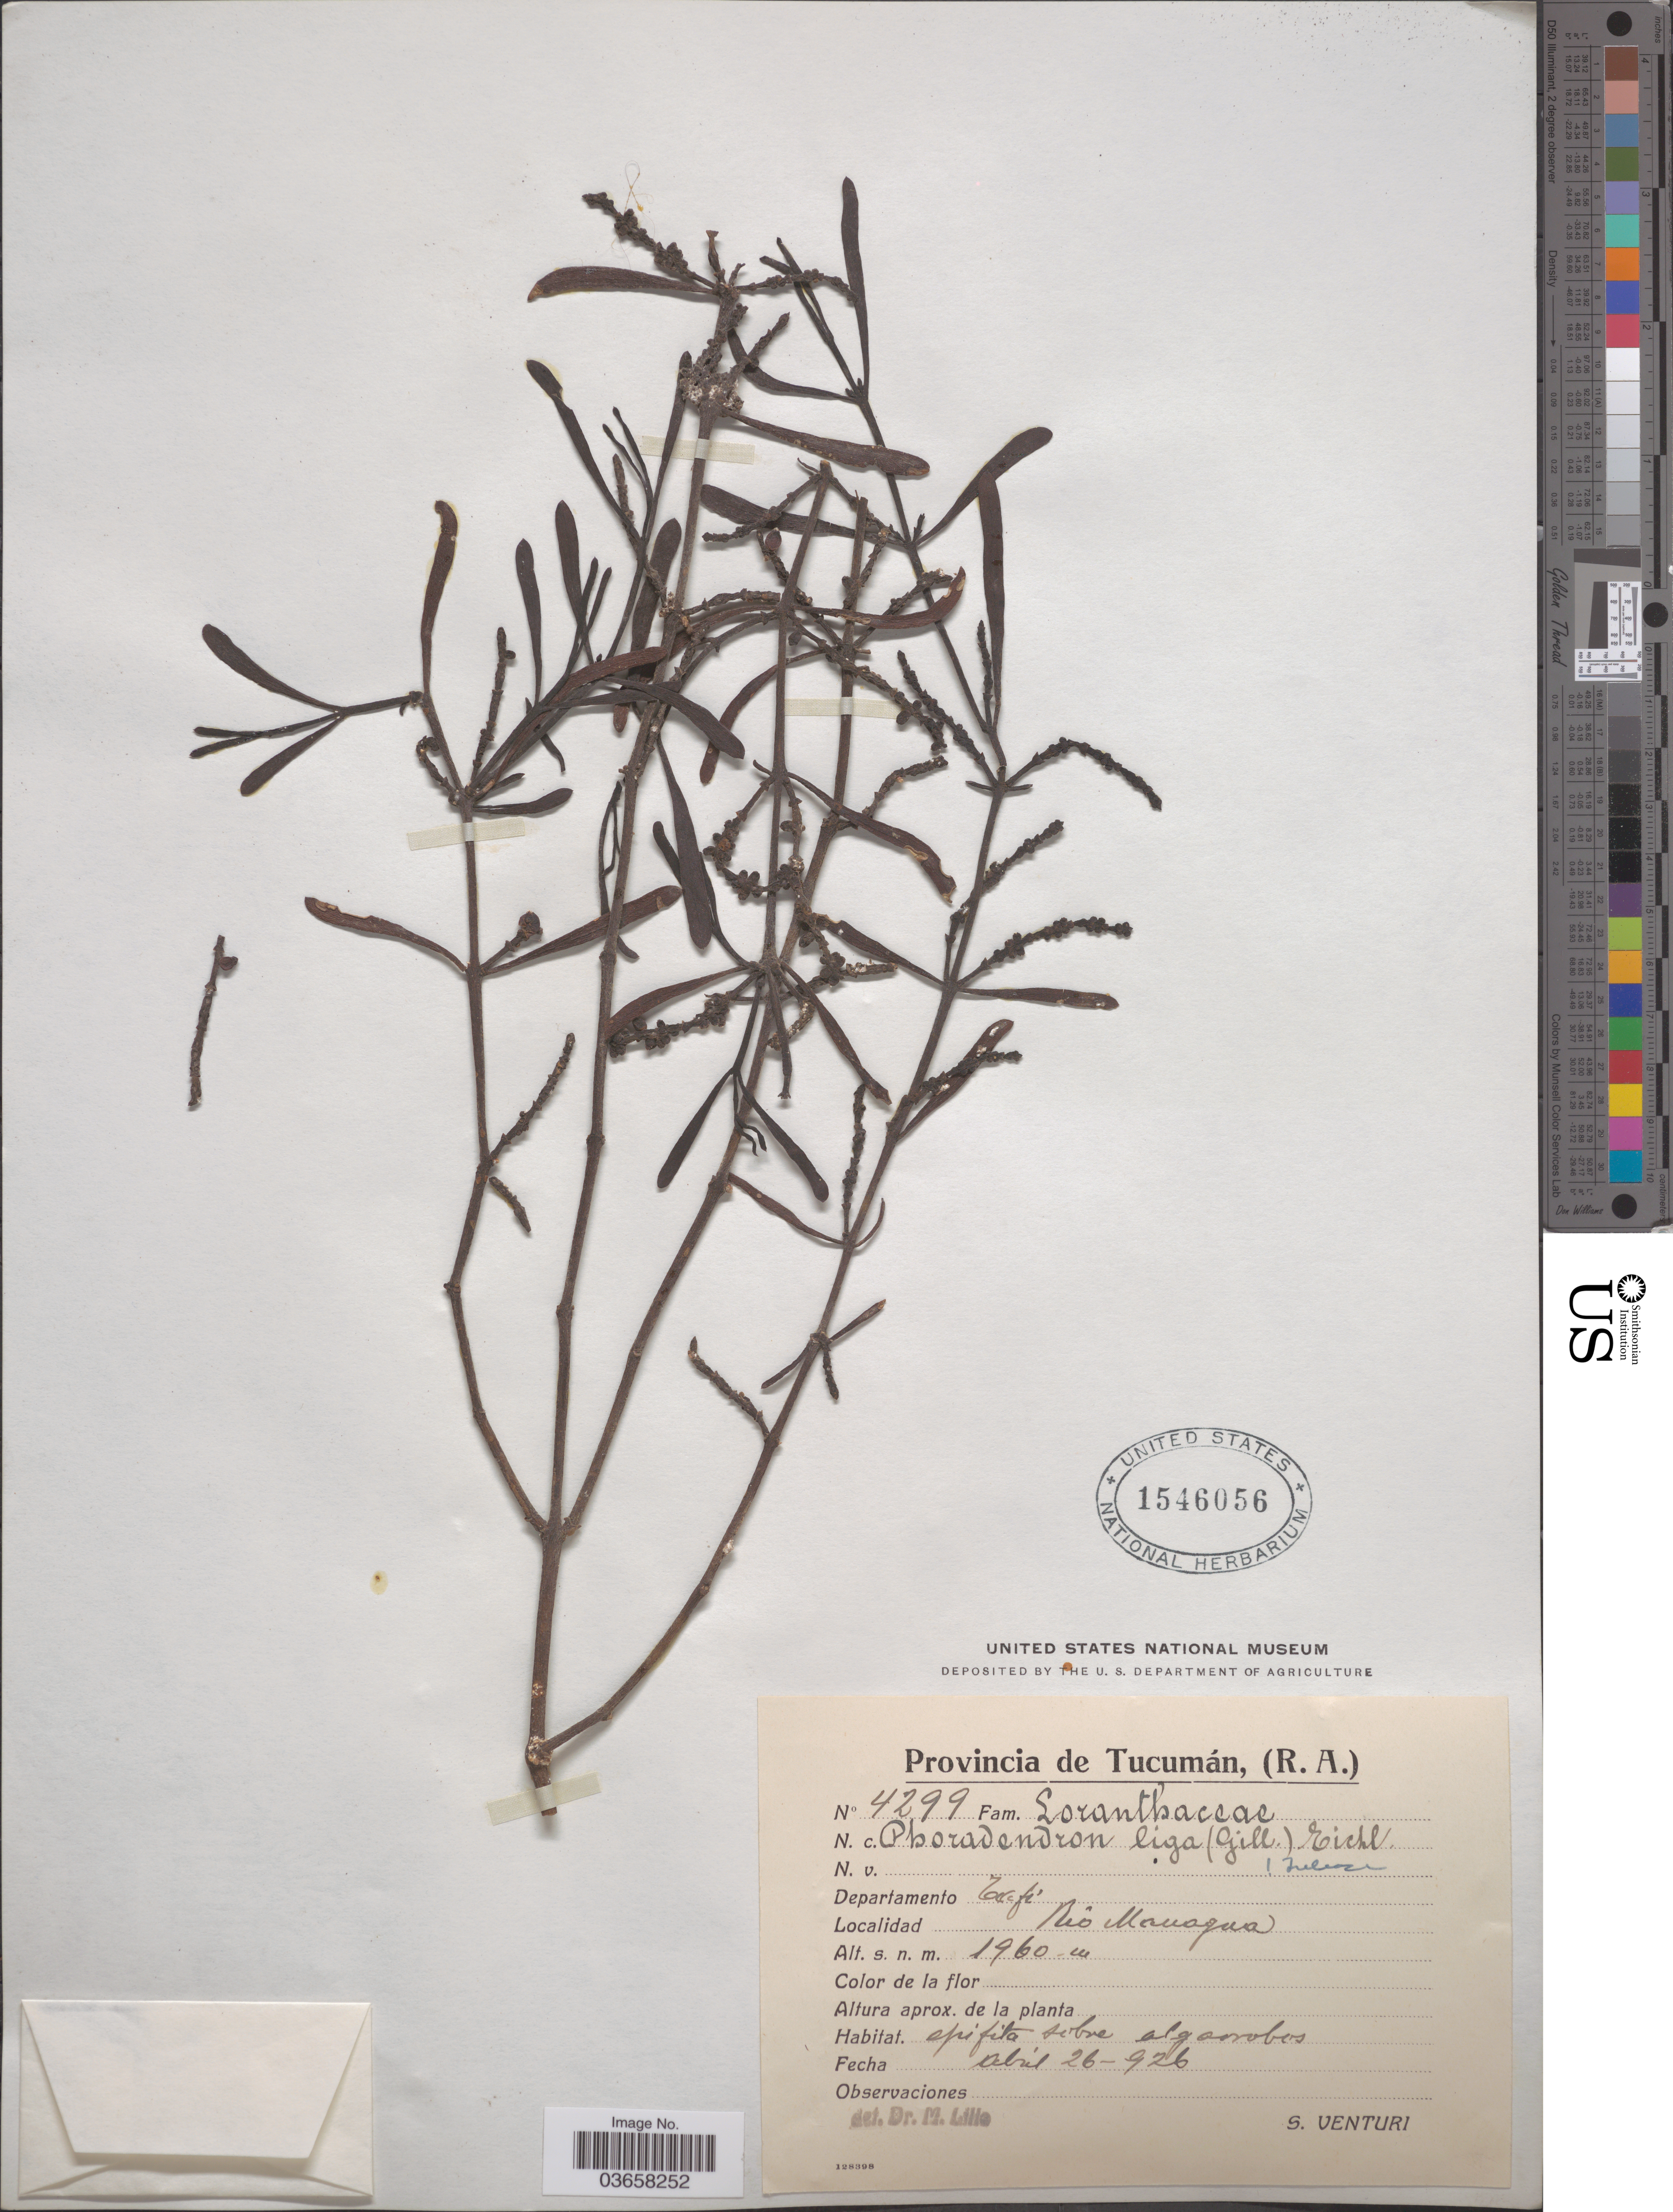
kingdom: Plantae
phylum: Tracheophyta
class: Magnoliopsida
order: Santalales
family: Viscaceae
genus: Phoradendron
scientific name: Phoradendron liga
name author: (Gillies ex Hook. & Arn.) Eichler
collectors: S. Venturi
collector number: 4299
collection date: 1926-04-26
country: Argentina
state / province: Tucuman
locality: Departamento Tafi. Rio Managua.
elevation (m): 1960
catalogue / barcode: US 1546056